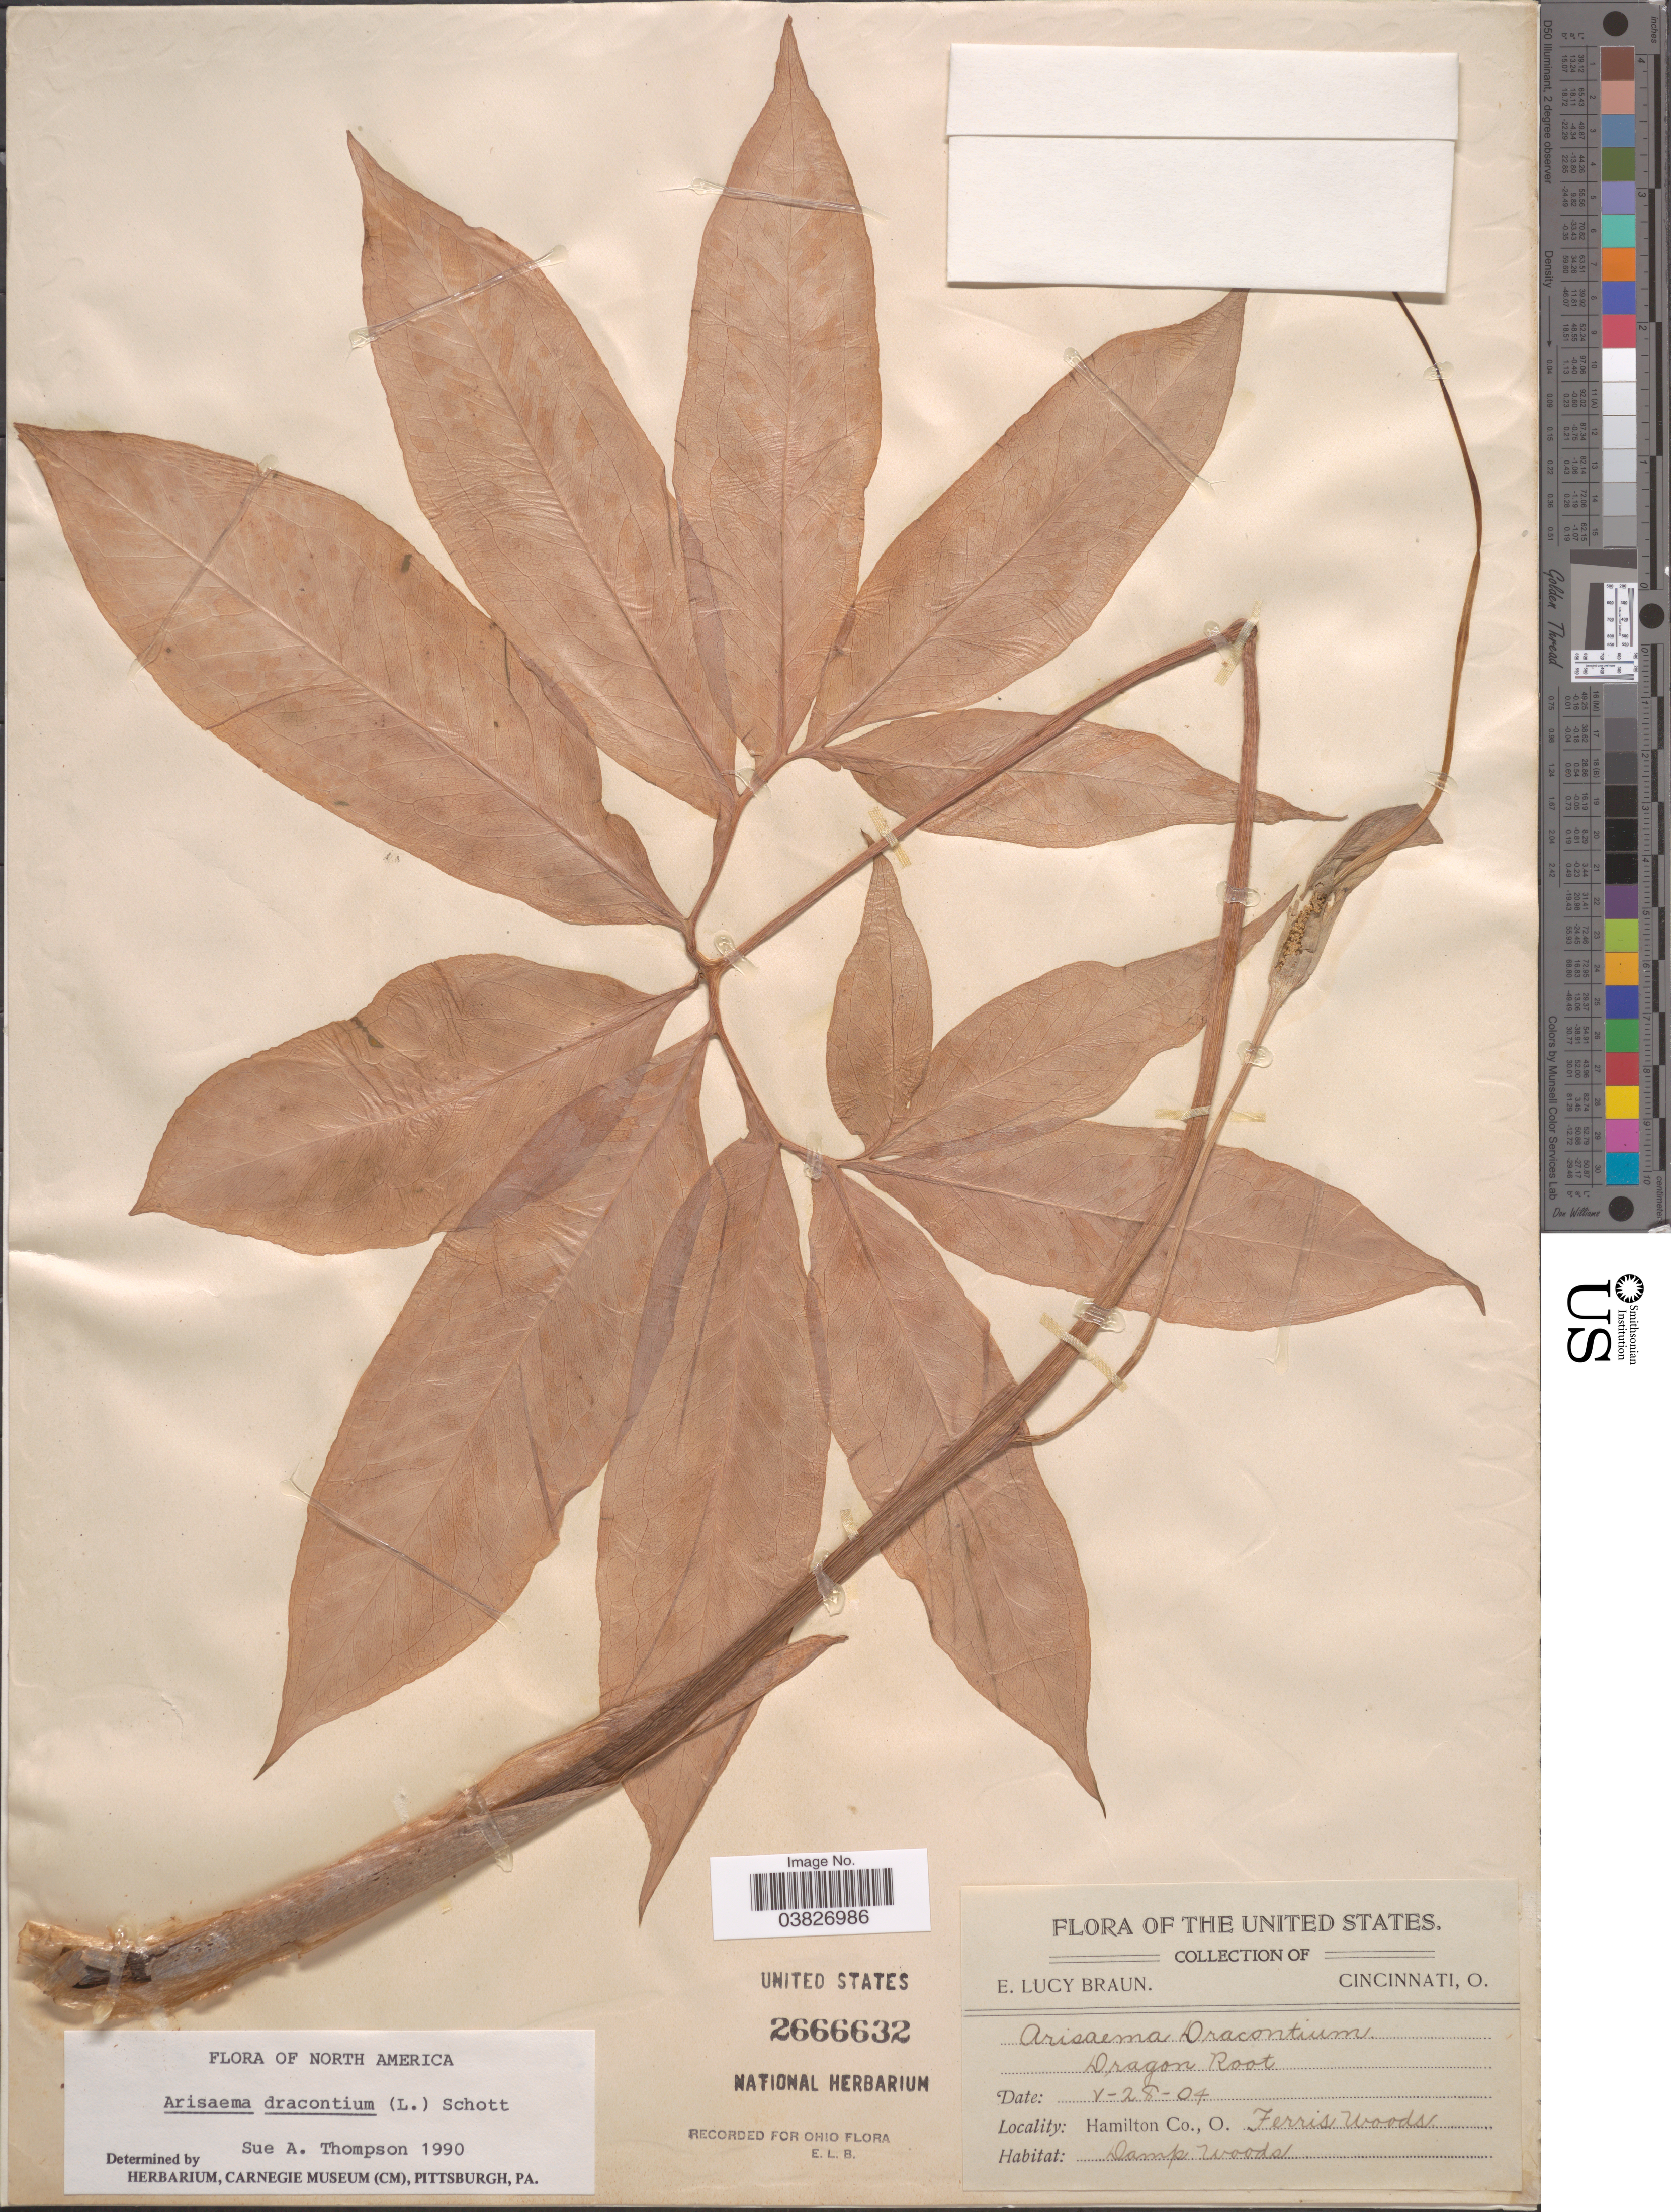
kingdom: Plantae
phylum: Tracheophyta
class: Liliopsida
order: Alismatales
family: Araceae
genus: Arisaema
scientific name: Arisaema dracontium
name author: (L.) Schott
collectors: E. L. Braun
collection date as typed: Transcribed d/m/y: 28/5/4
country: United States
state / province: Ohio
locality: Hamilton Co., Ferris Woods.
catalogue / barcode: US 2666632